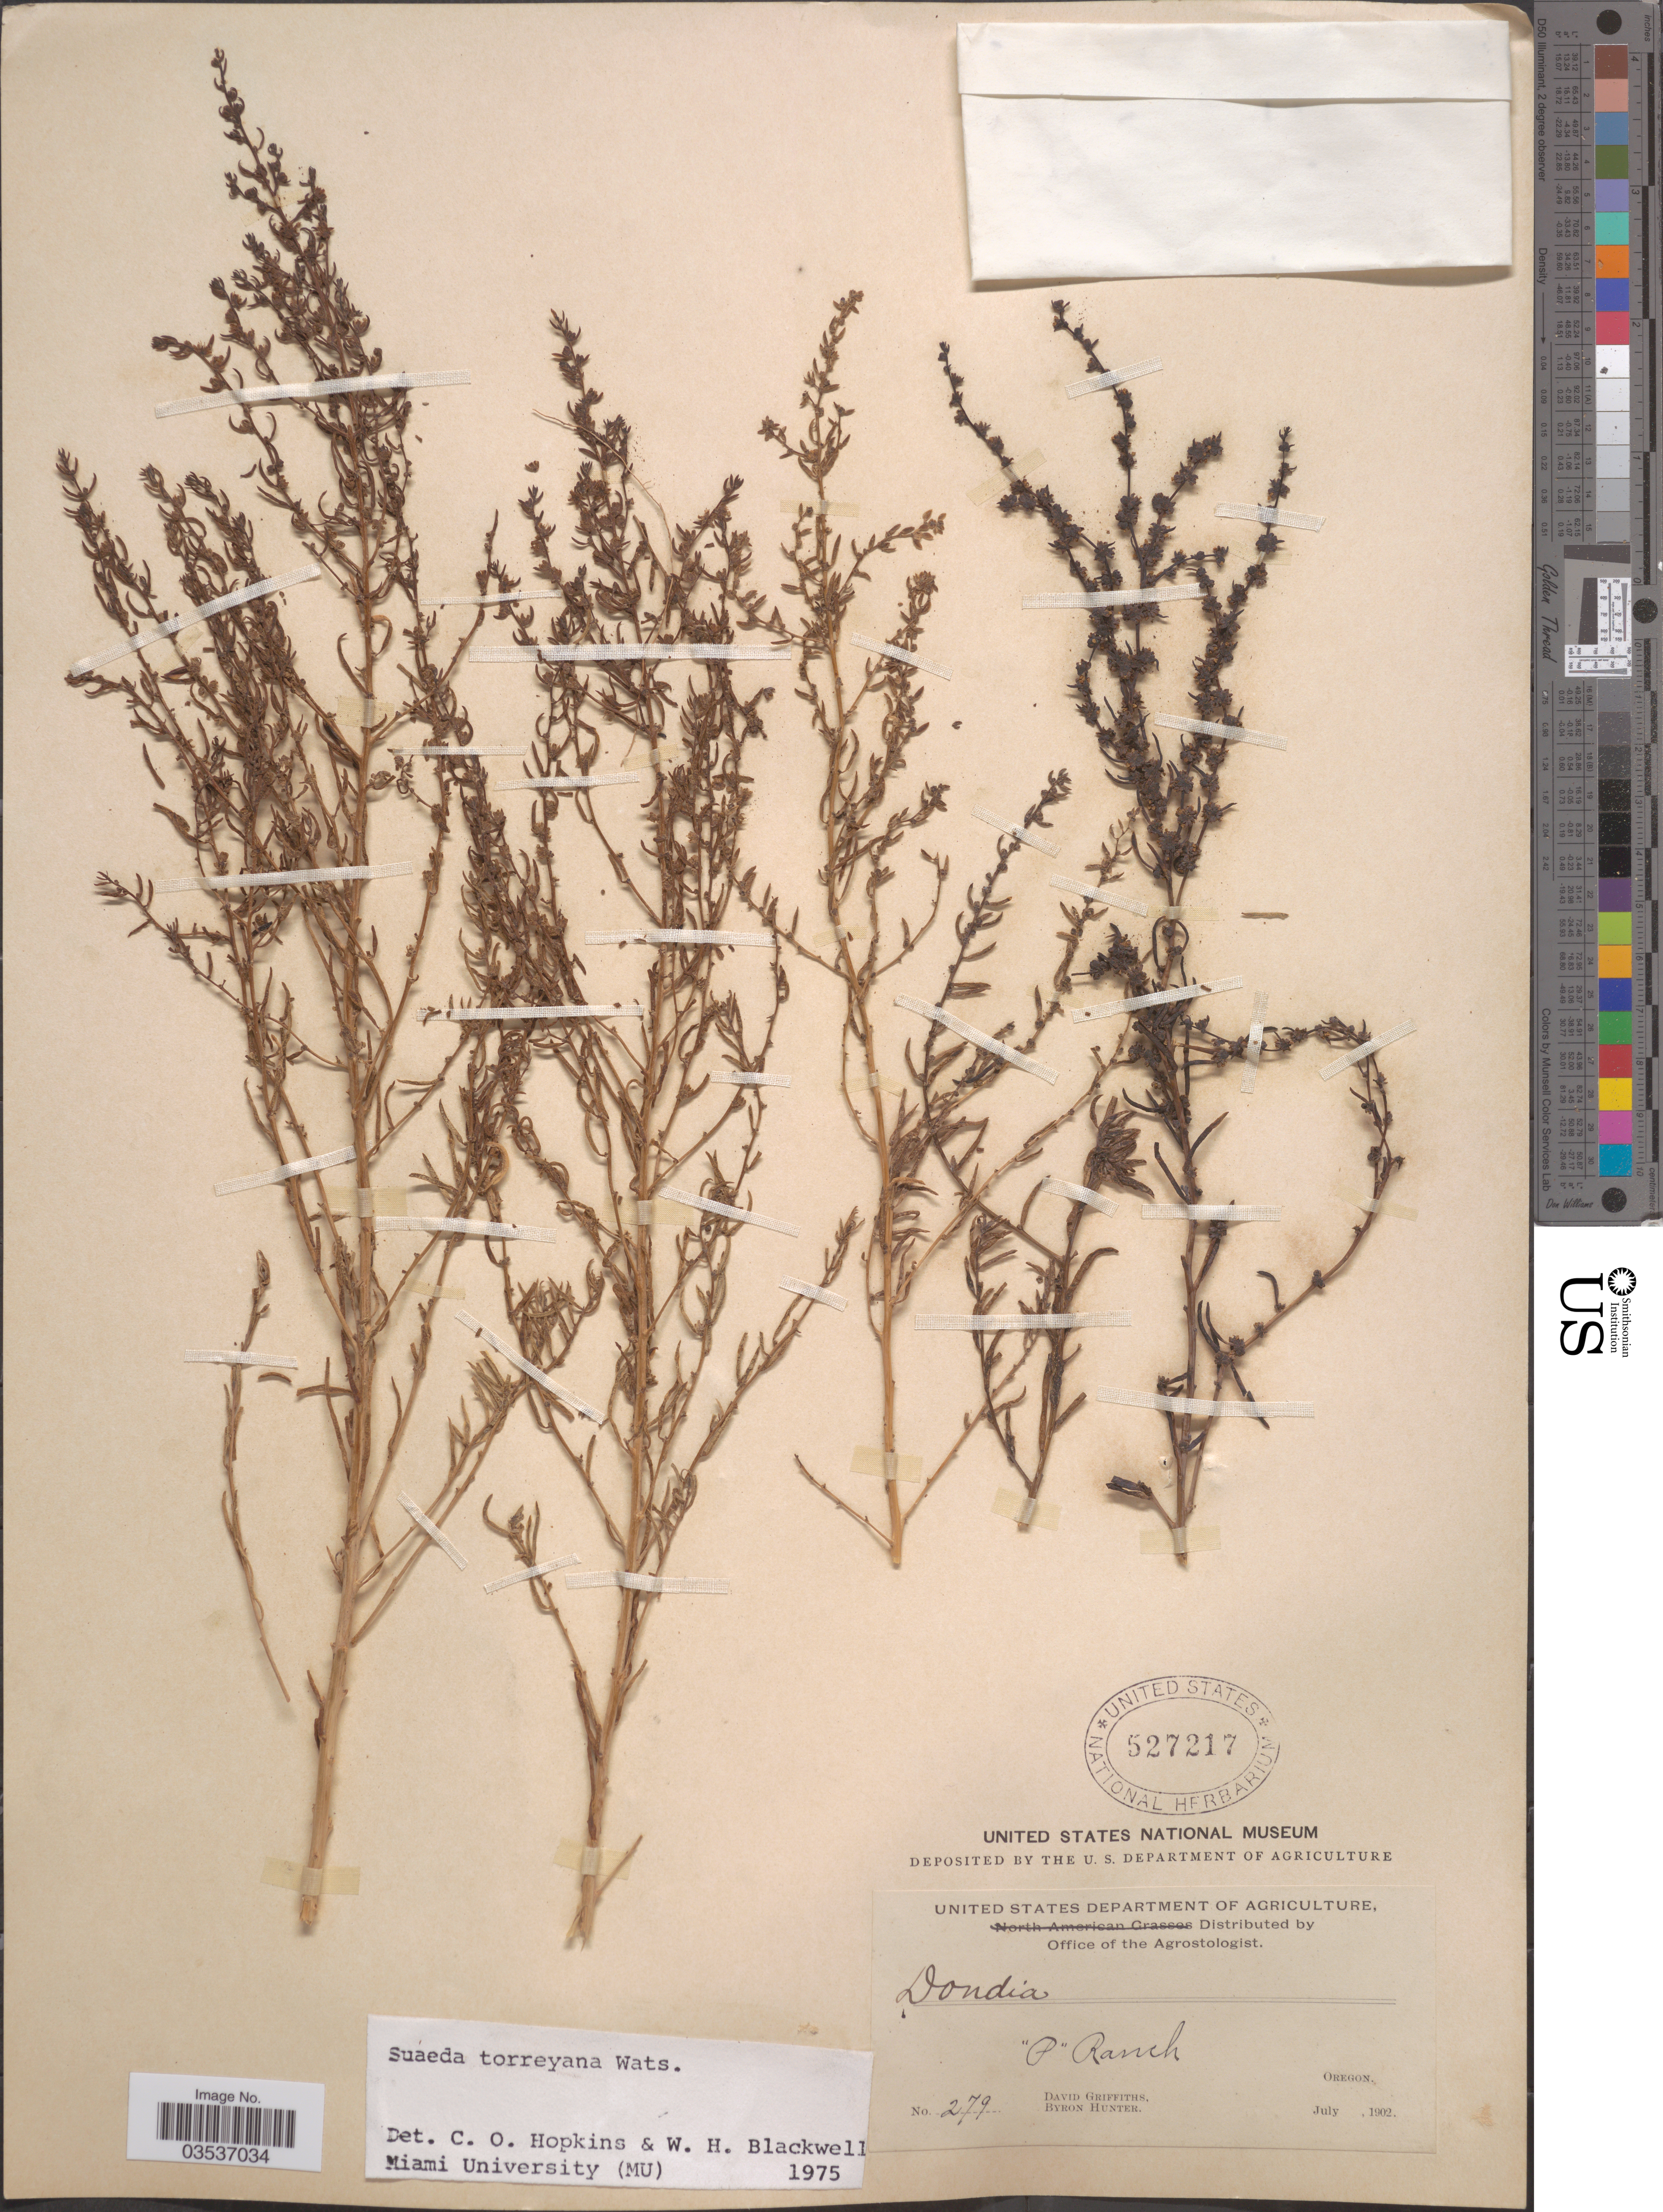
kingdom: Plantae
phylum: Tracheophyta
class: Magnoliopsida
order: Caryophyllales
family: Amaranthaceae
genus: Suaeda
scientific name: Suaeda torreyana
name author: S. Watson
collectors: D. Griffiths & B. Hunter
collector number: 279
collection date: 1902-07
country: United States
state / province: Oregon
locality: P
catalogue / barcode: US 527217